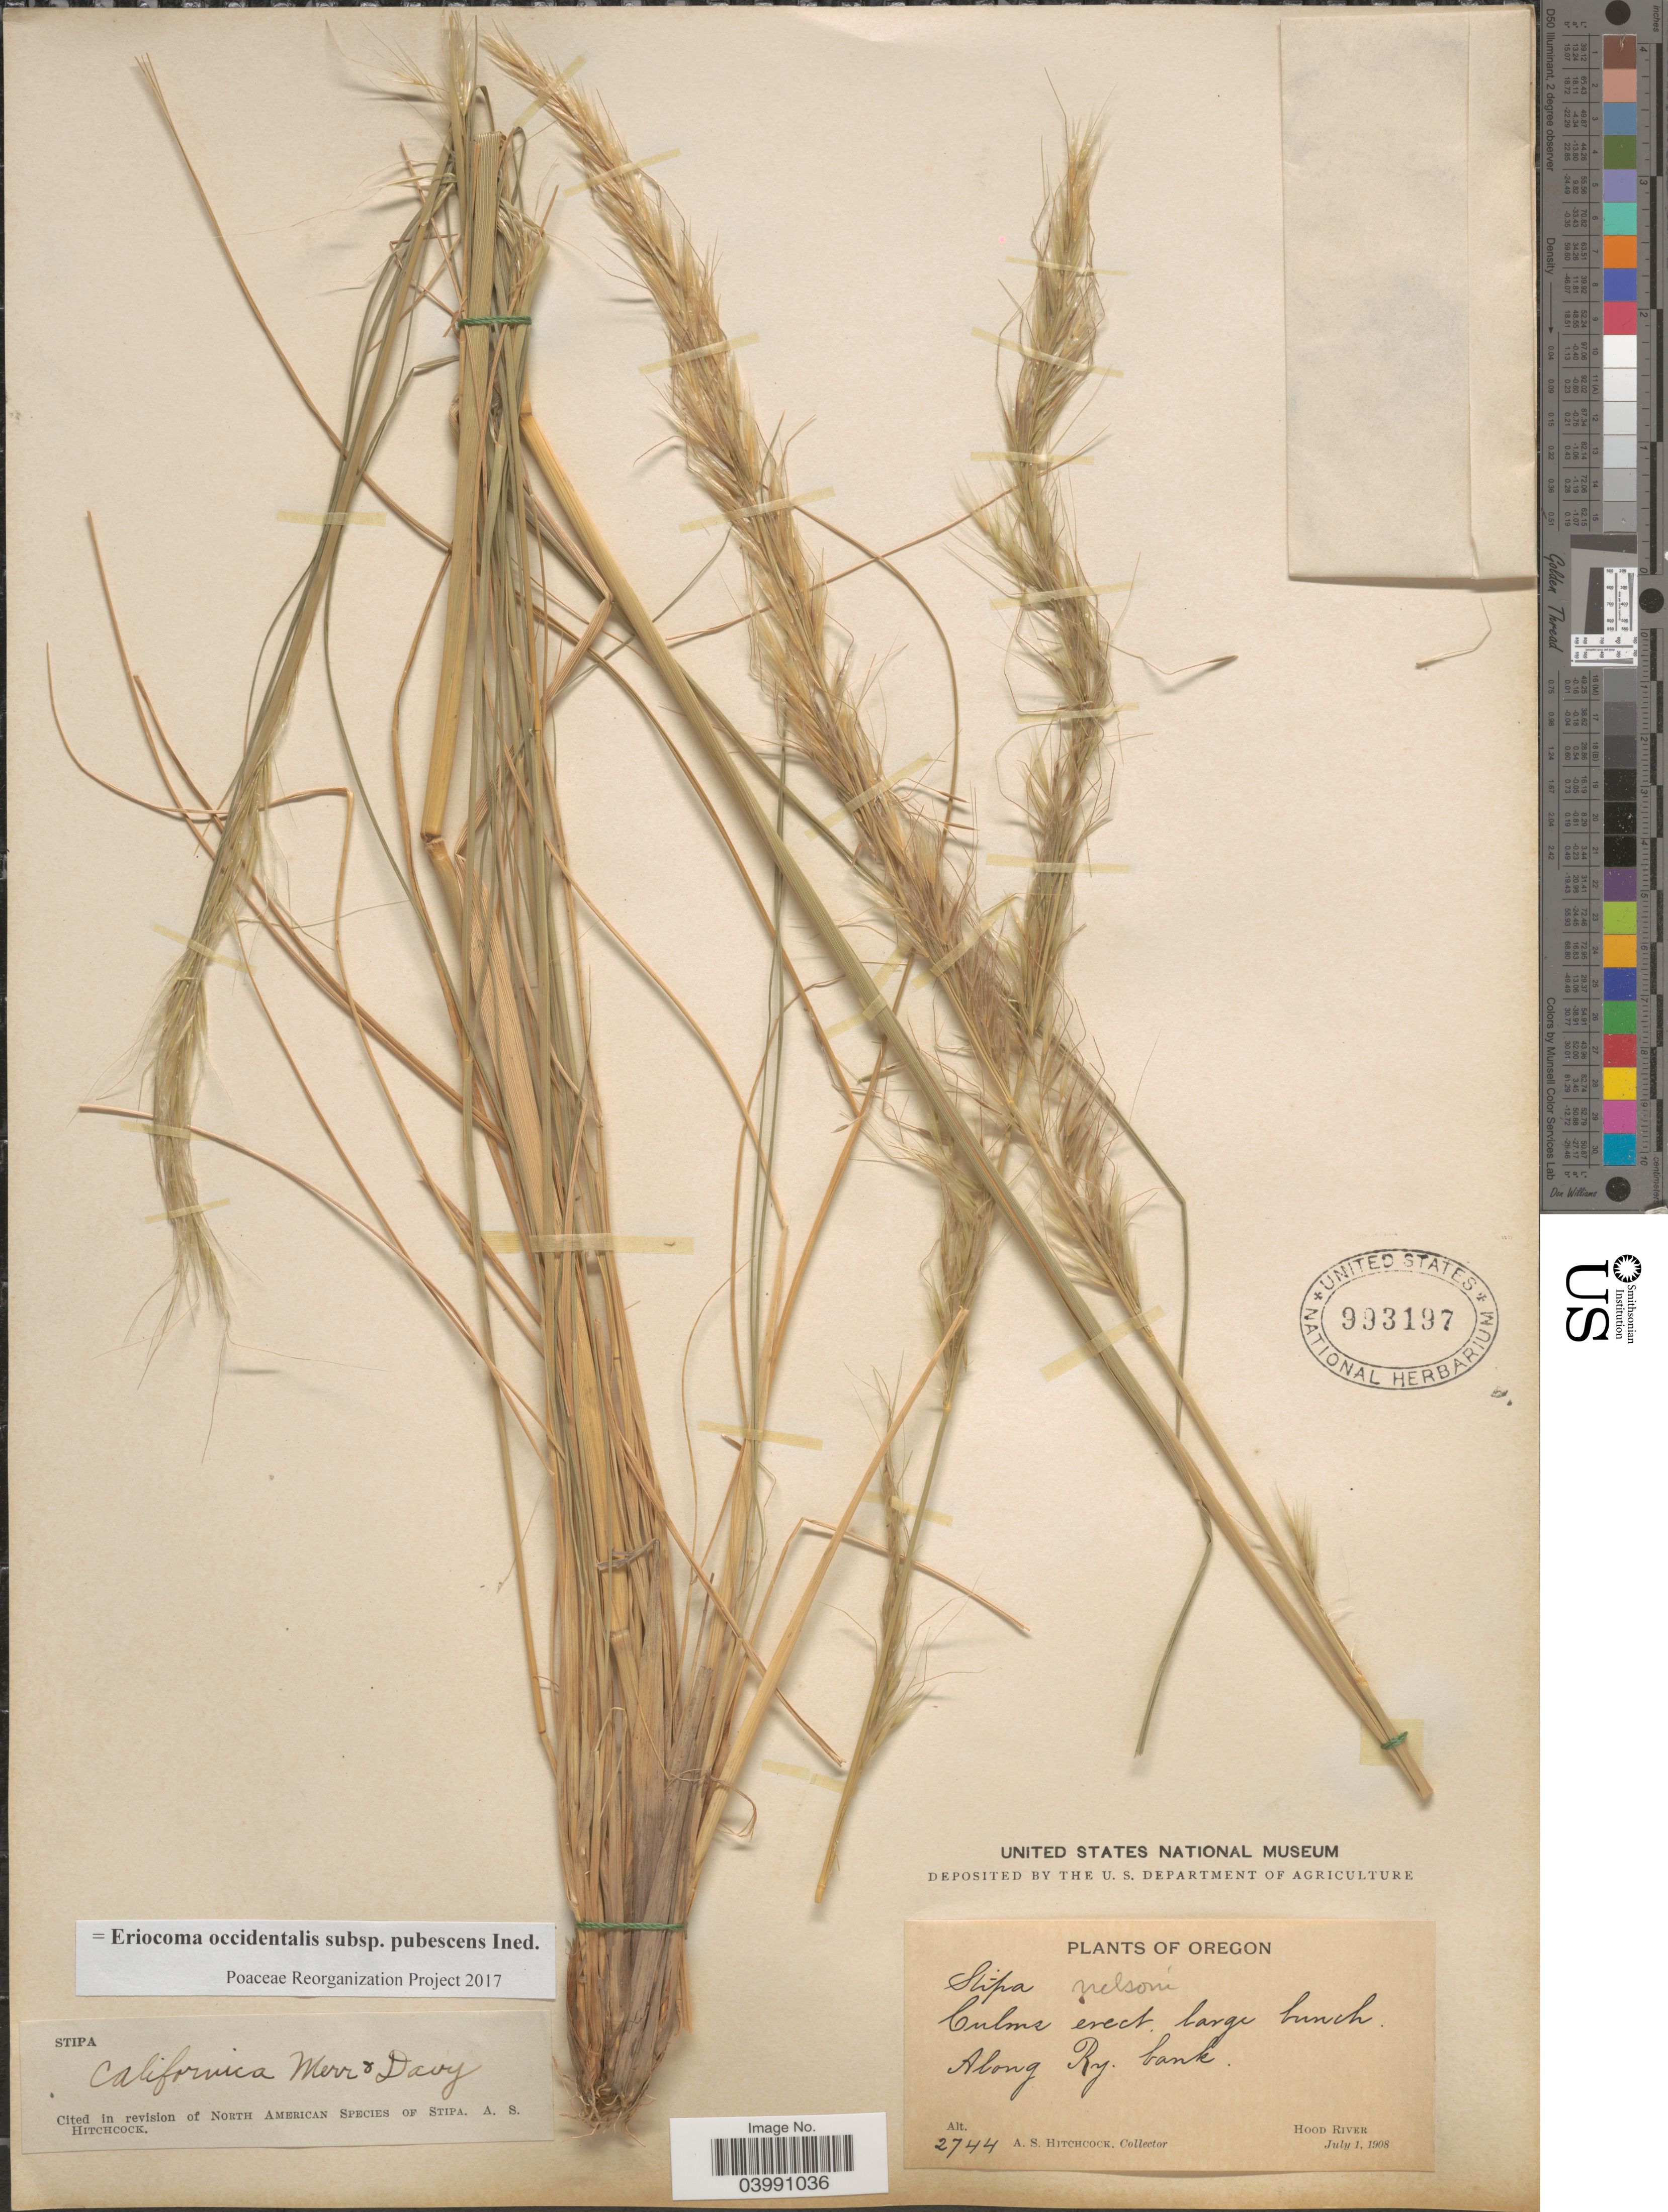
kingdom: Plantae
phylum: Tracheophyta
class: Liliopsida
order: Poales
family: Poaceae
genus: Eriocoma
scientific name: Eriocoma occidentalis subsp. pubescens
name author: (Vasey) Romasch.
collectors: A. S. Hitchcock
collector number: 2744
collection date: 1908-07-01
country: United States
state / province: Oregon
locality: Along Ry. bank. Hood River.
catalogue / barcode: US 993197